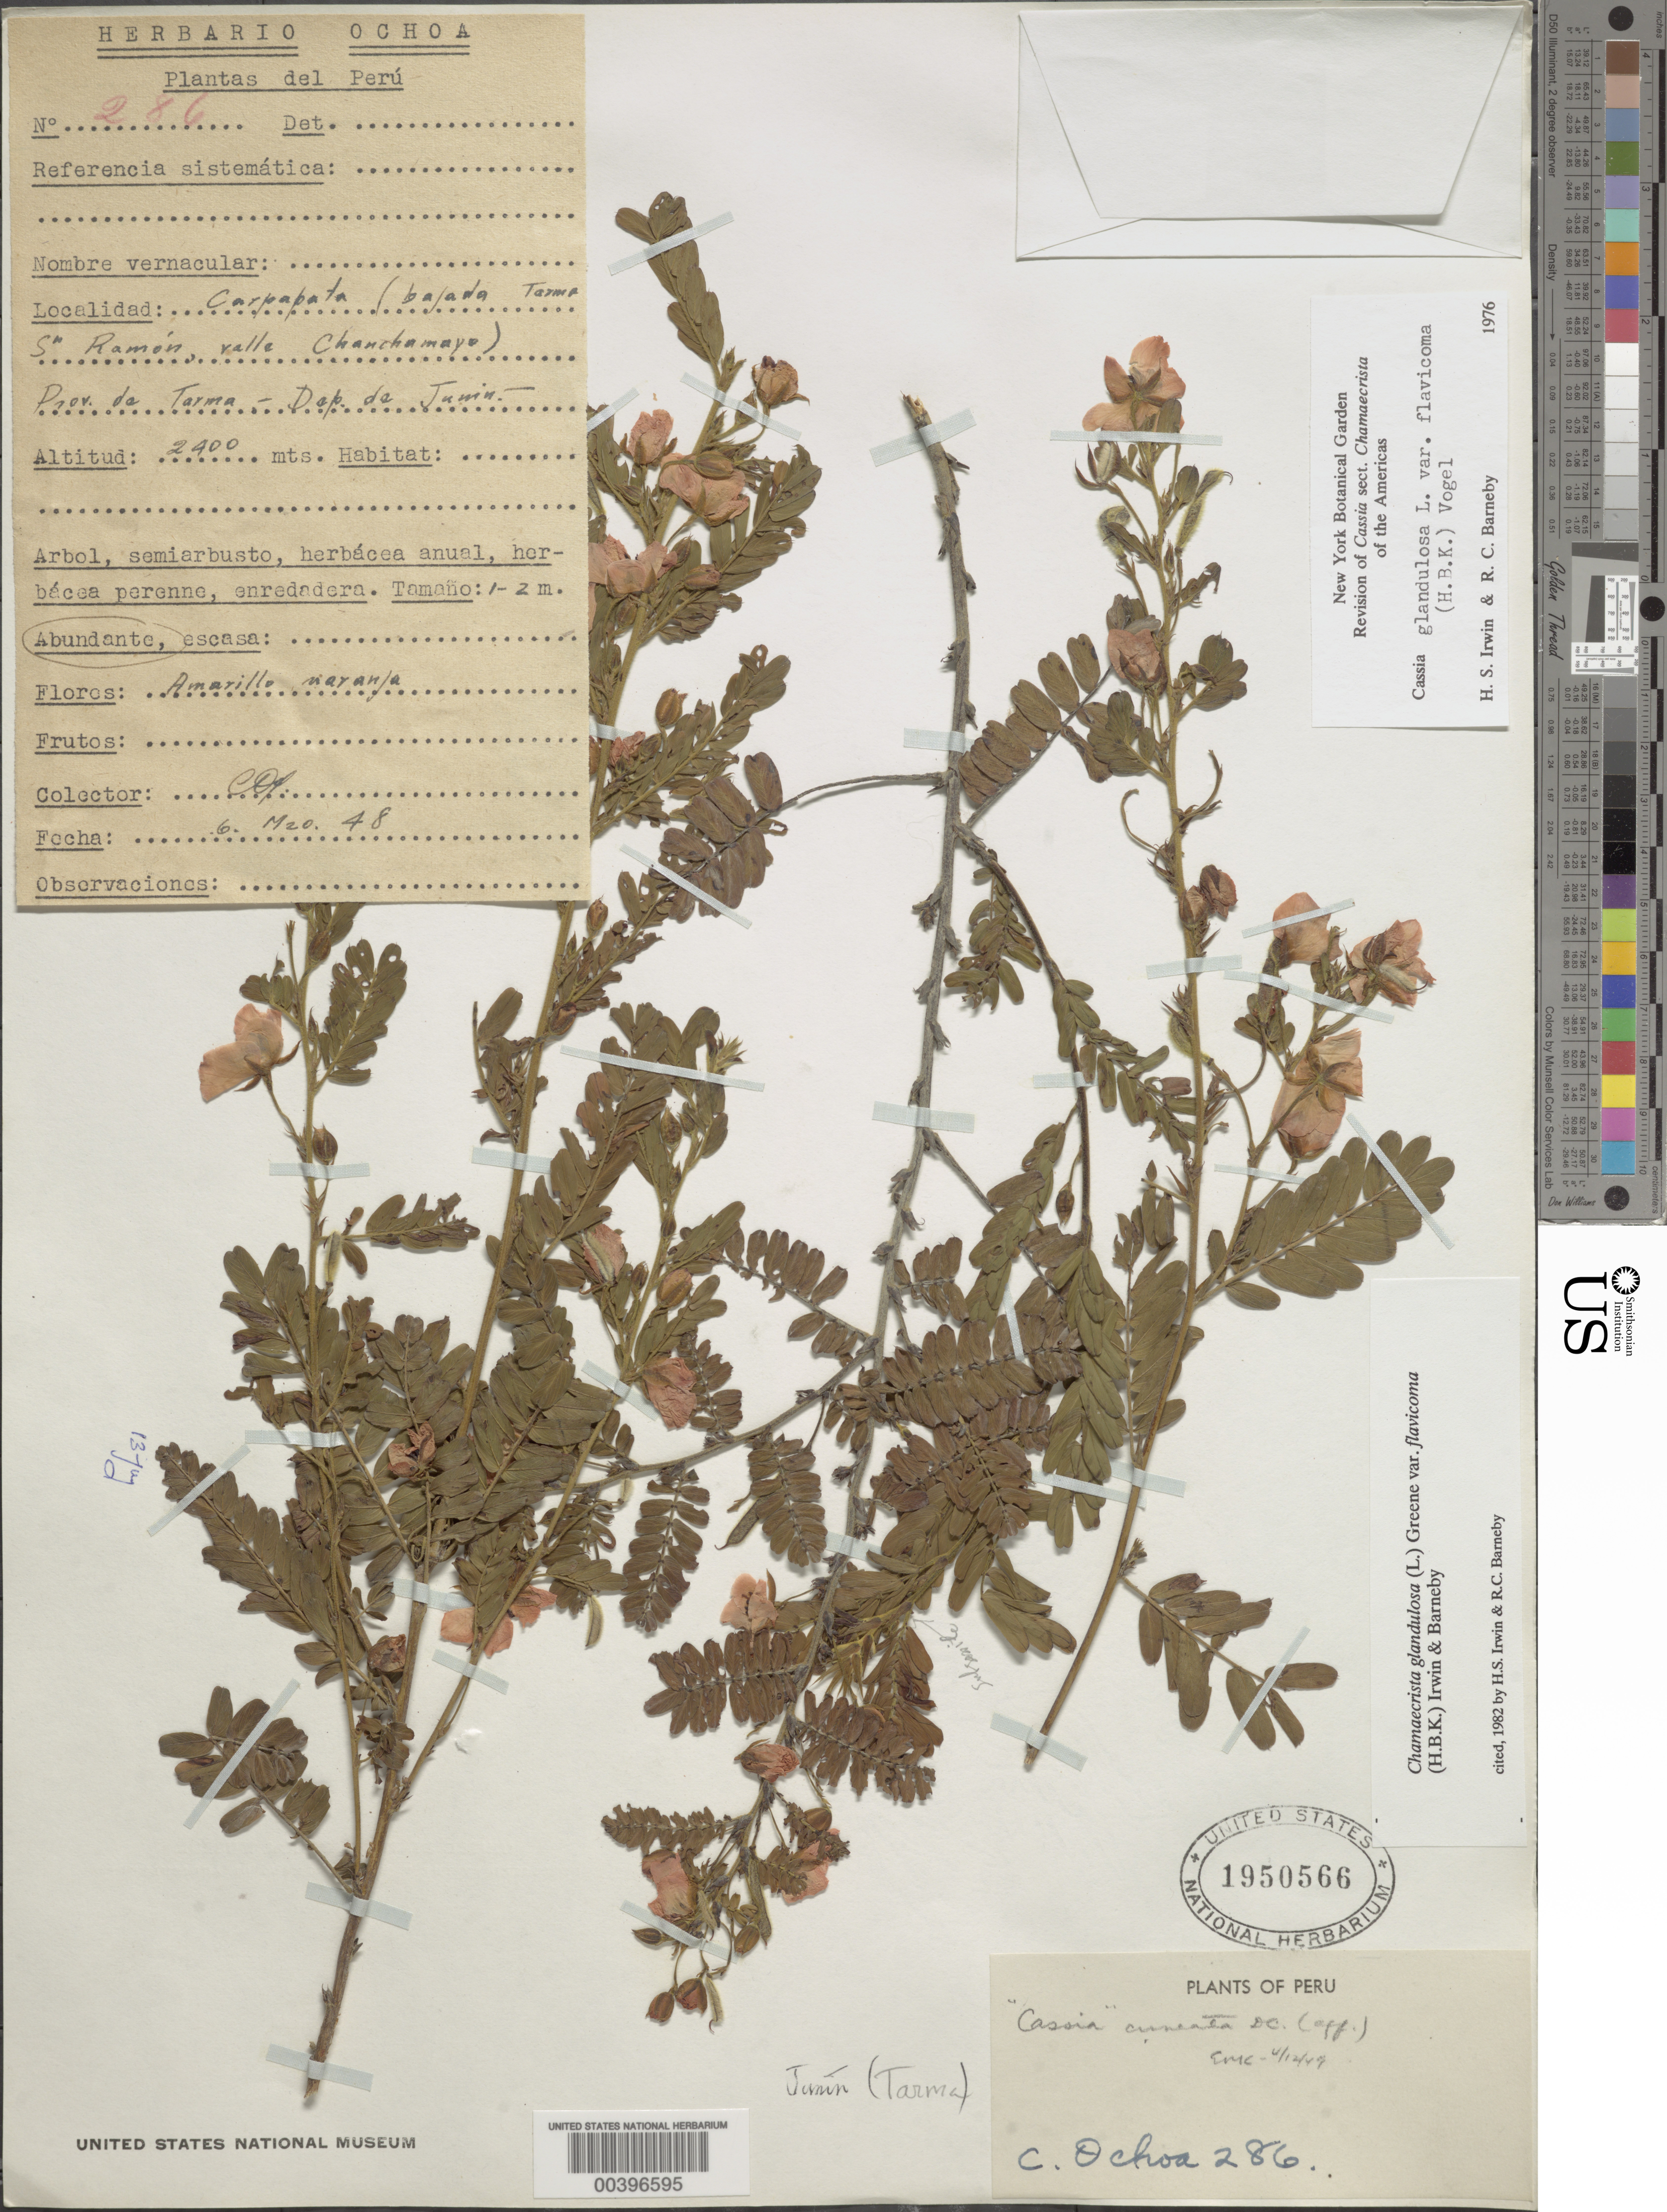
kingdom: Plantae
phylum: Tracheophyta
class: Magnoliopsida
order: Fabales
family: Fabaceae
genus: Chamaecrista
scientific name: Chamaecrista glandulosa var. flavicoma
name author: (Kunth) H.S. Irwin & Barneby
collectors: C. M. Ochoa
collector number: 286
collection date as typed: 06 Mar 1948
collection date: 1948-03-06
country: Peru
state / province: Junín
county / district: Tarma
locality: Carpapta (bajada tarma sn ramon, valle chanchamayo)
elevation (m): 2400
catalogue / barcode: US 1950566